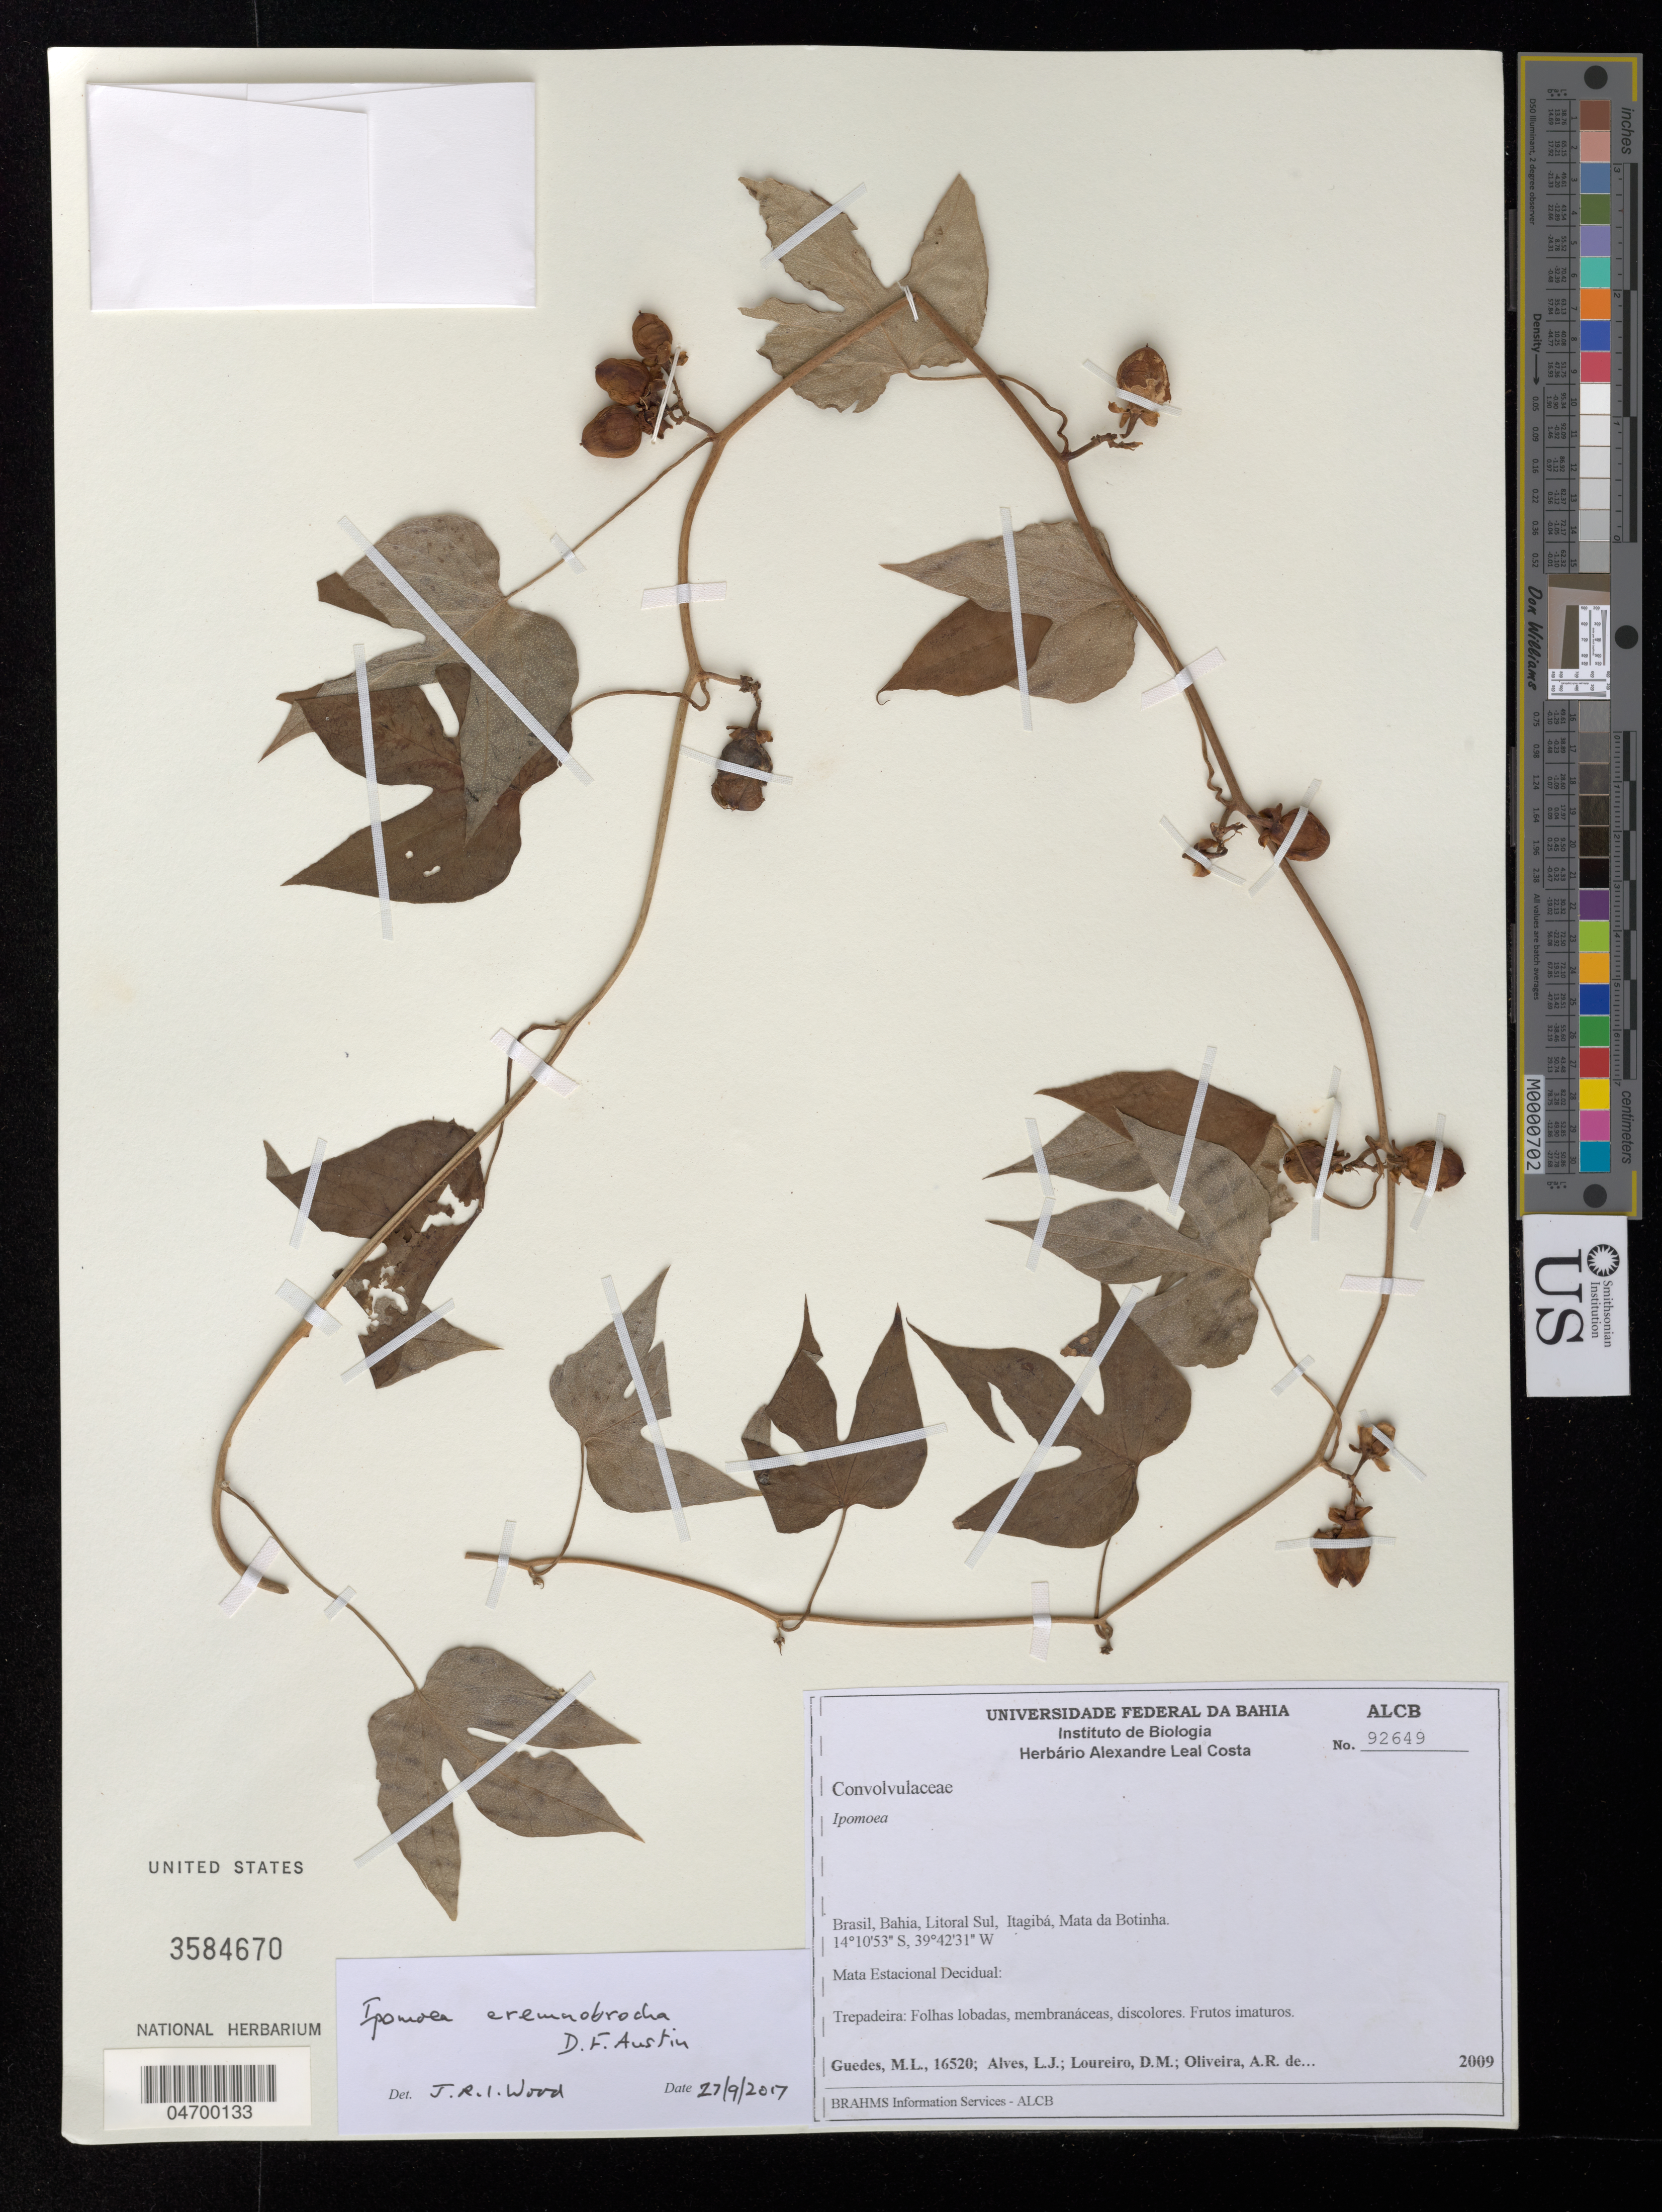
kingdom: Plantae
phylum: Tracheophyta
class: Magnoliopsida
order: Solanales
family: Convolvulaceae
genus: Ipomoea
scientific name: Ipomoea eremnobrocha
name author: D.F. Austin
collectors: M. L. Guedes, L. Alves, D. Loureiro & A. De Oliveira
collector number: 16520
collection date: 2009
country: Brazil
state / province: Bahia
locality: Litoral Sul, Itagibá, Mata da Botinha.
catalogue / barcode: US 3584670